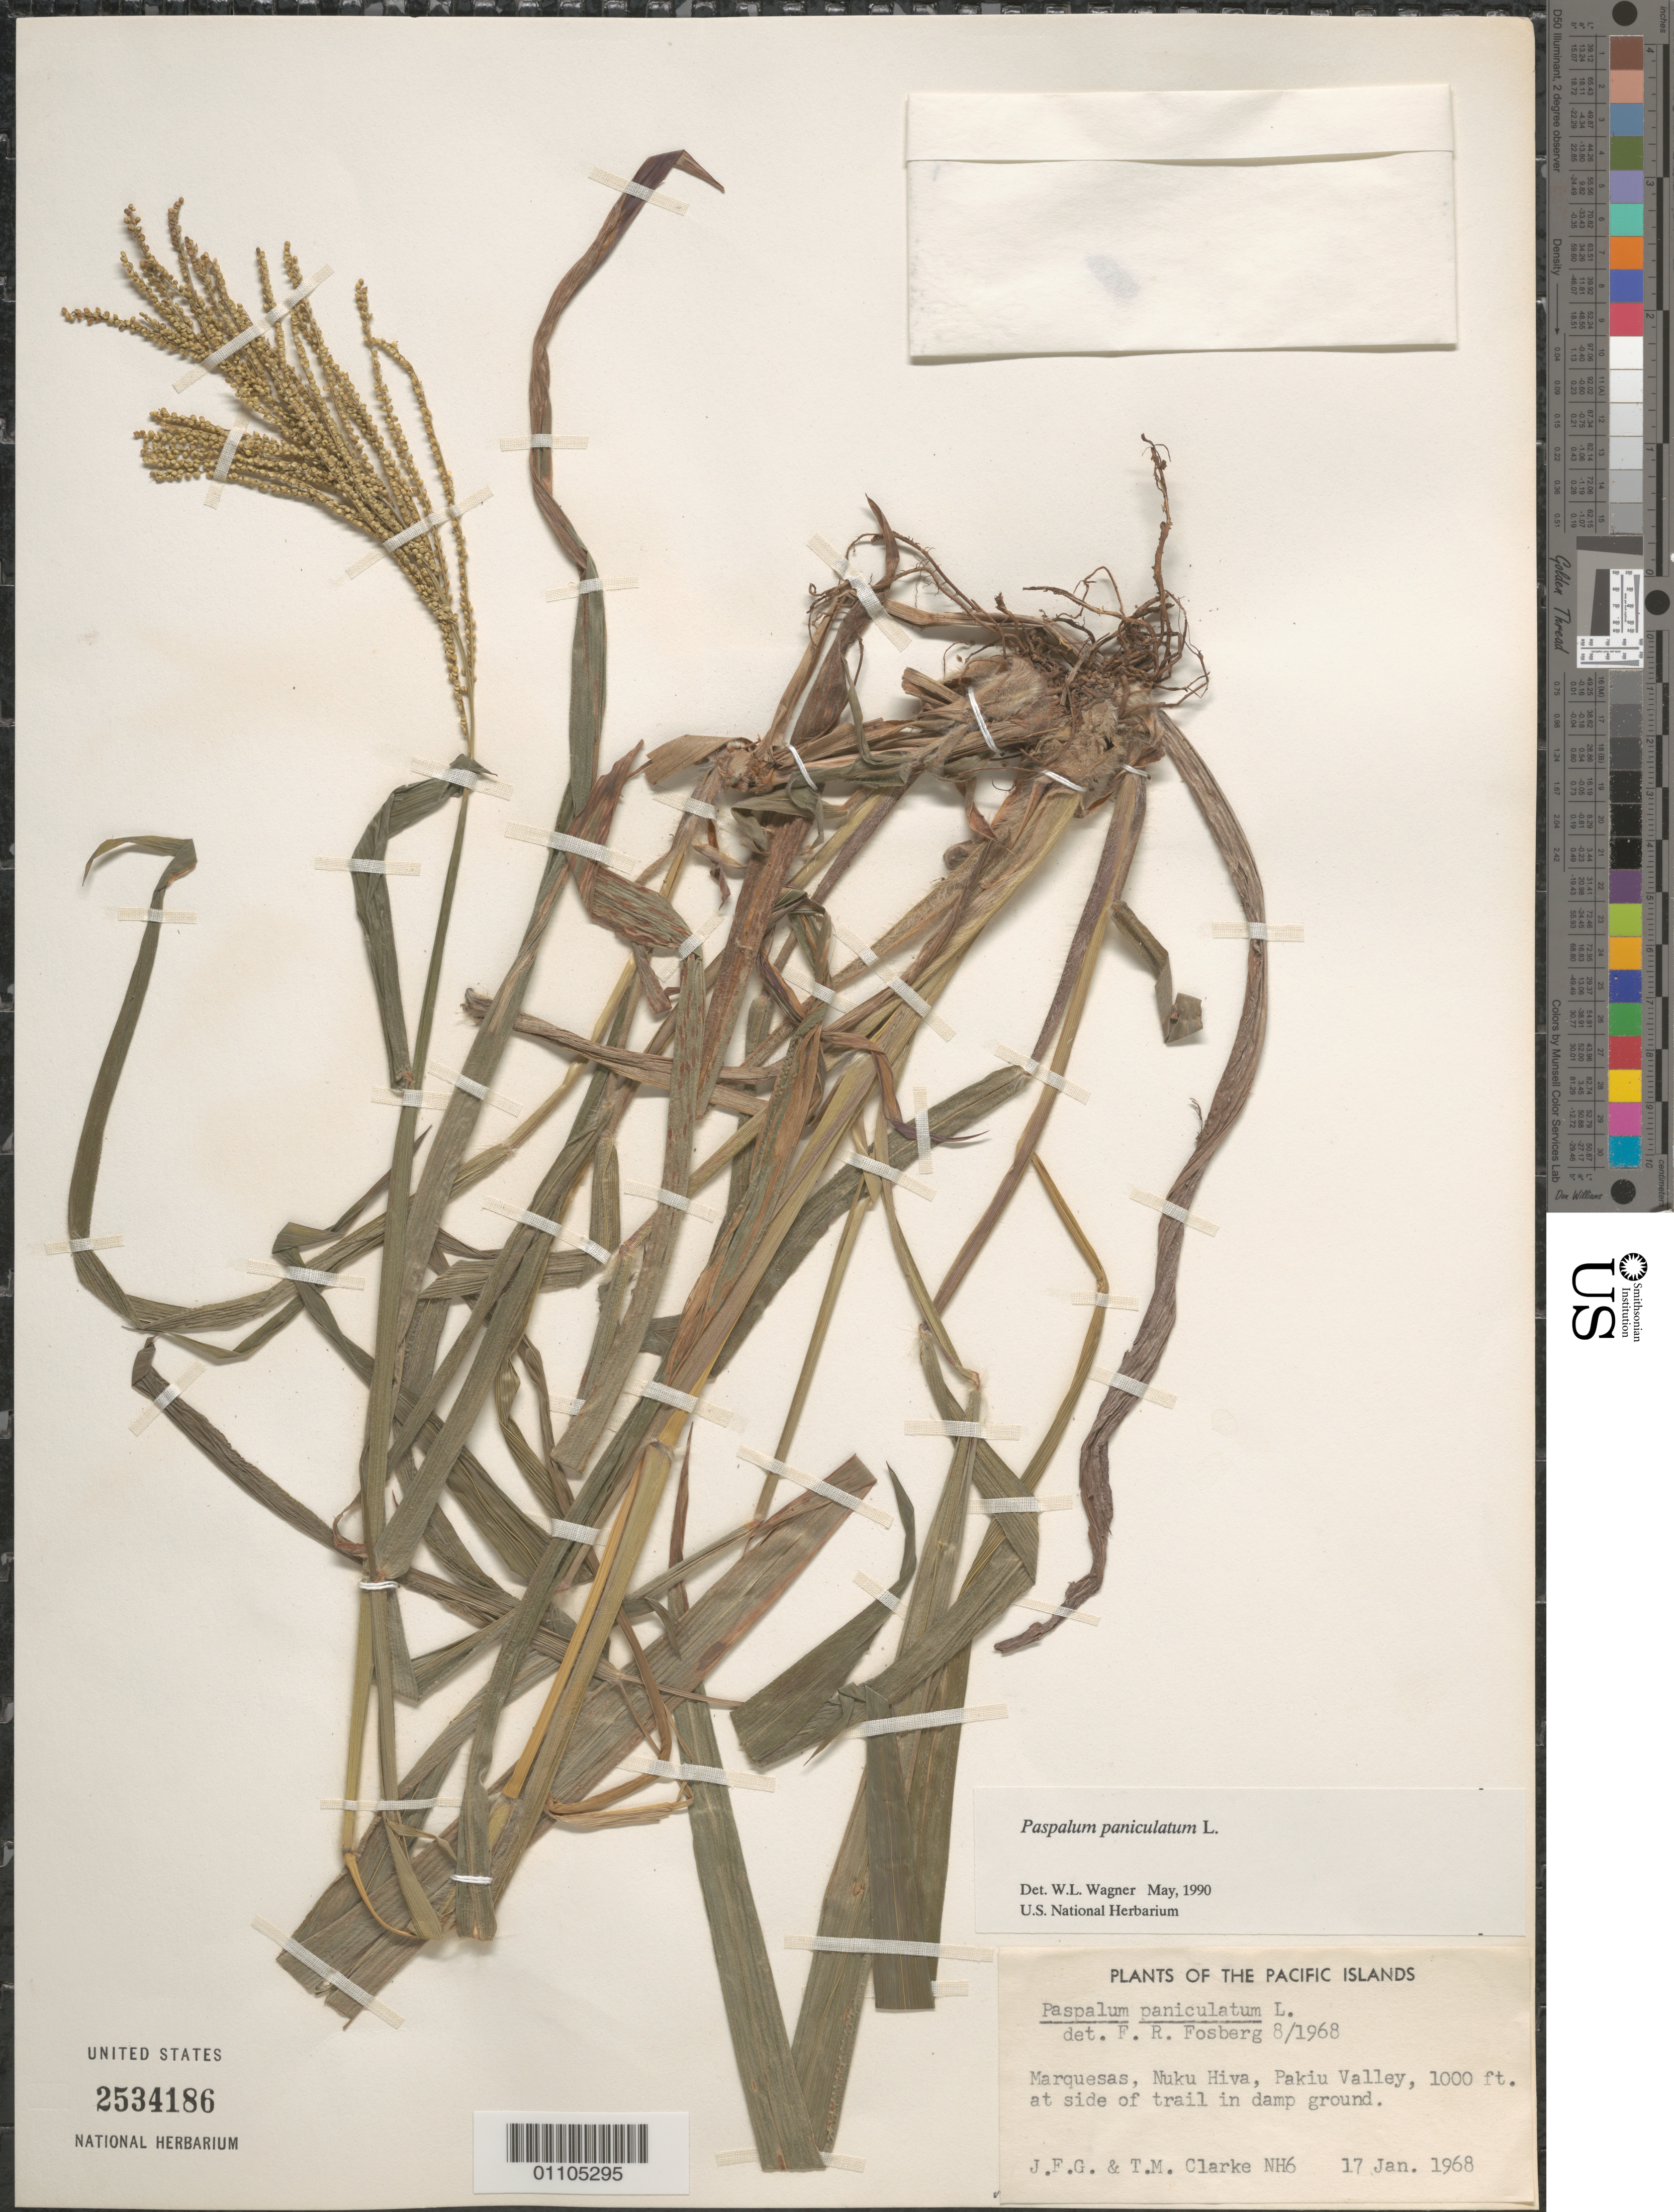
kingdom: Plantae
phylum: Tracheophyta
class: Liliopsida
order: Poales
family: Poaceae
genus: Paspalum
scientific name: Paspalum paniculatum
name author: L.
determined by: Wagner, W. L., (BOT), Smithsonian Institution - National Museum of Natural History (UNITED STATES)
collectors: J. F. Clarke & T. M. Clarke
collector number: NH6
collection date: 1968-01-17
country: French Polynesia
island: Nuku Hiva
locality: Pakiu Valley, side of trail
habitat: Damp ground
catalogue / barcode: US 2534186